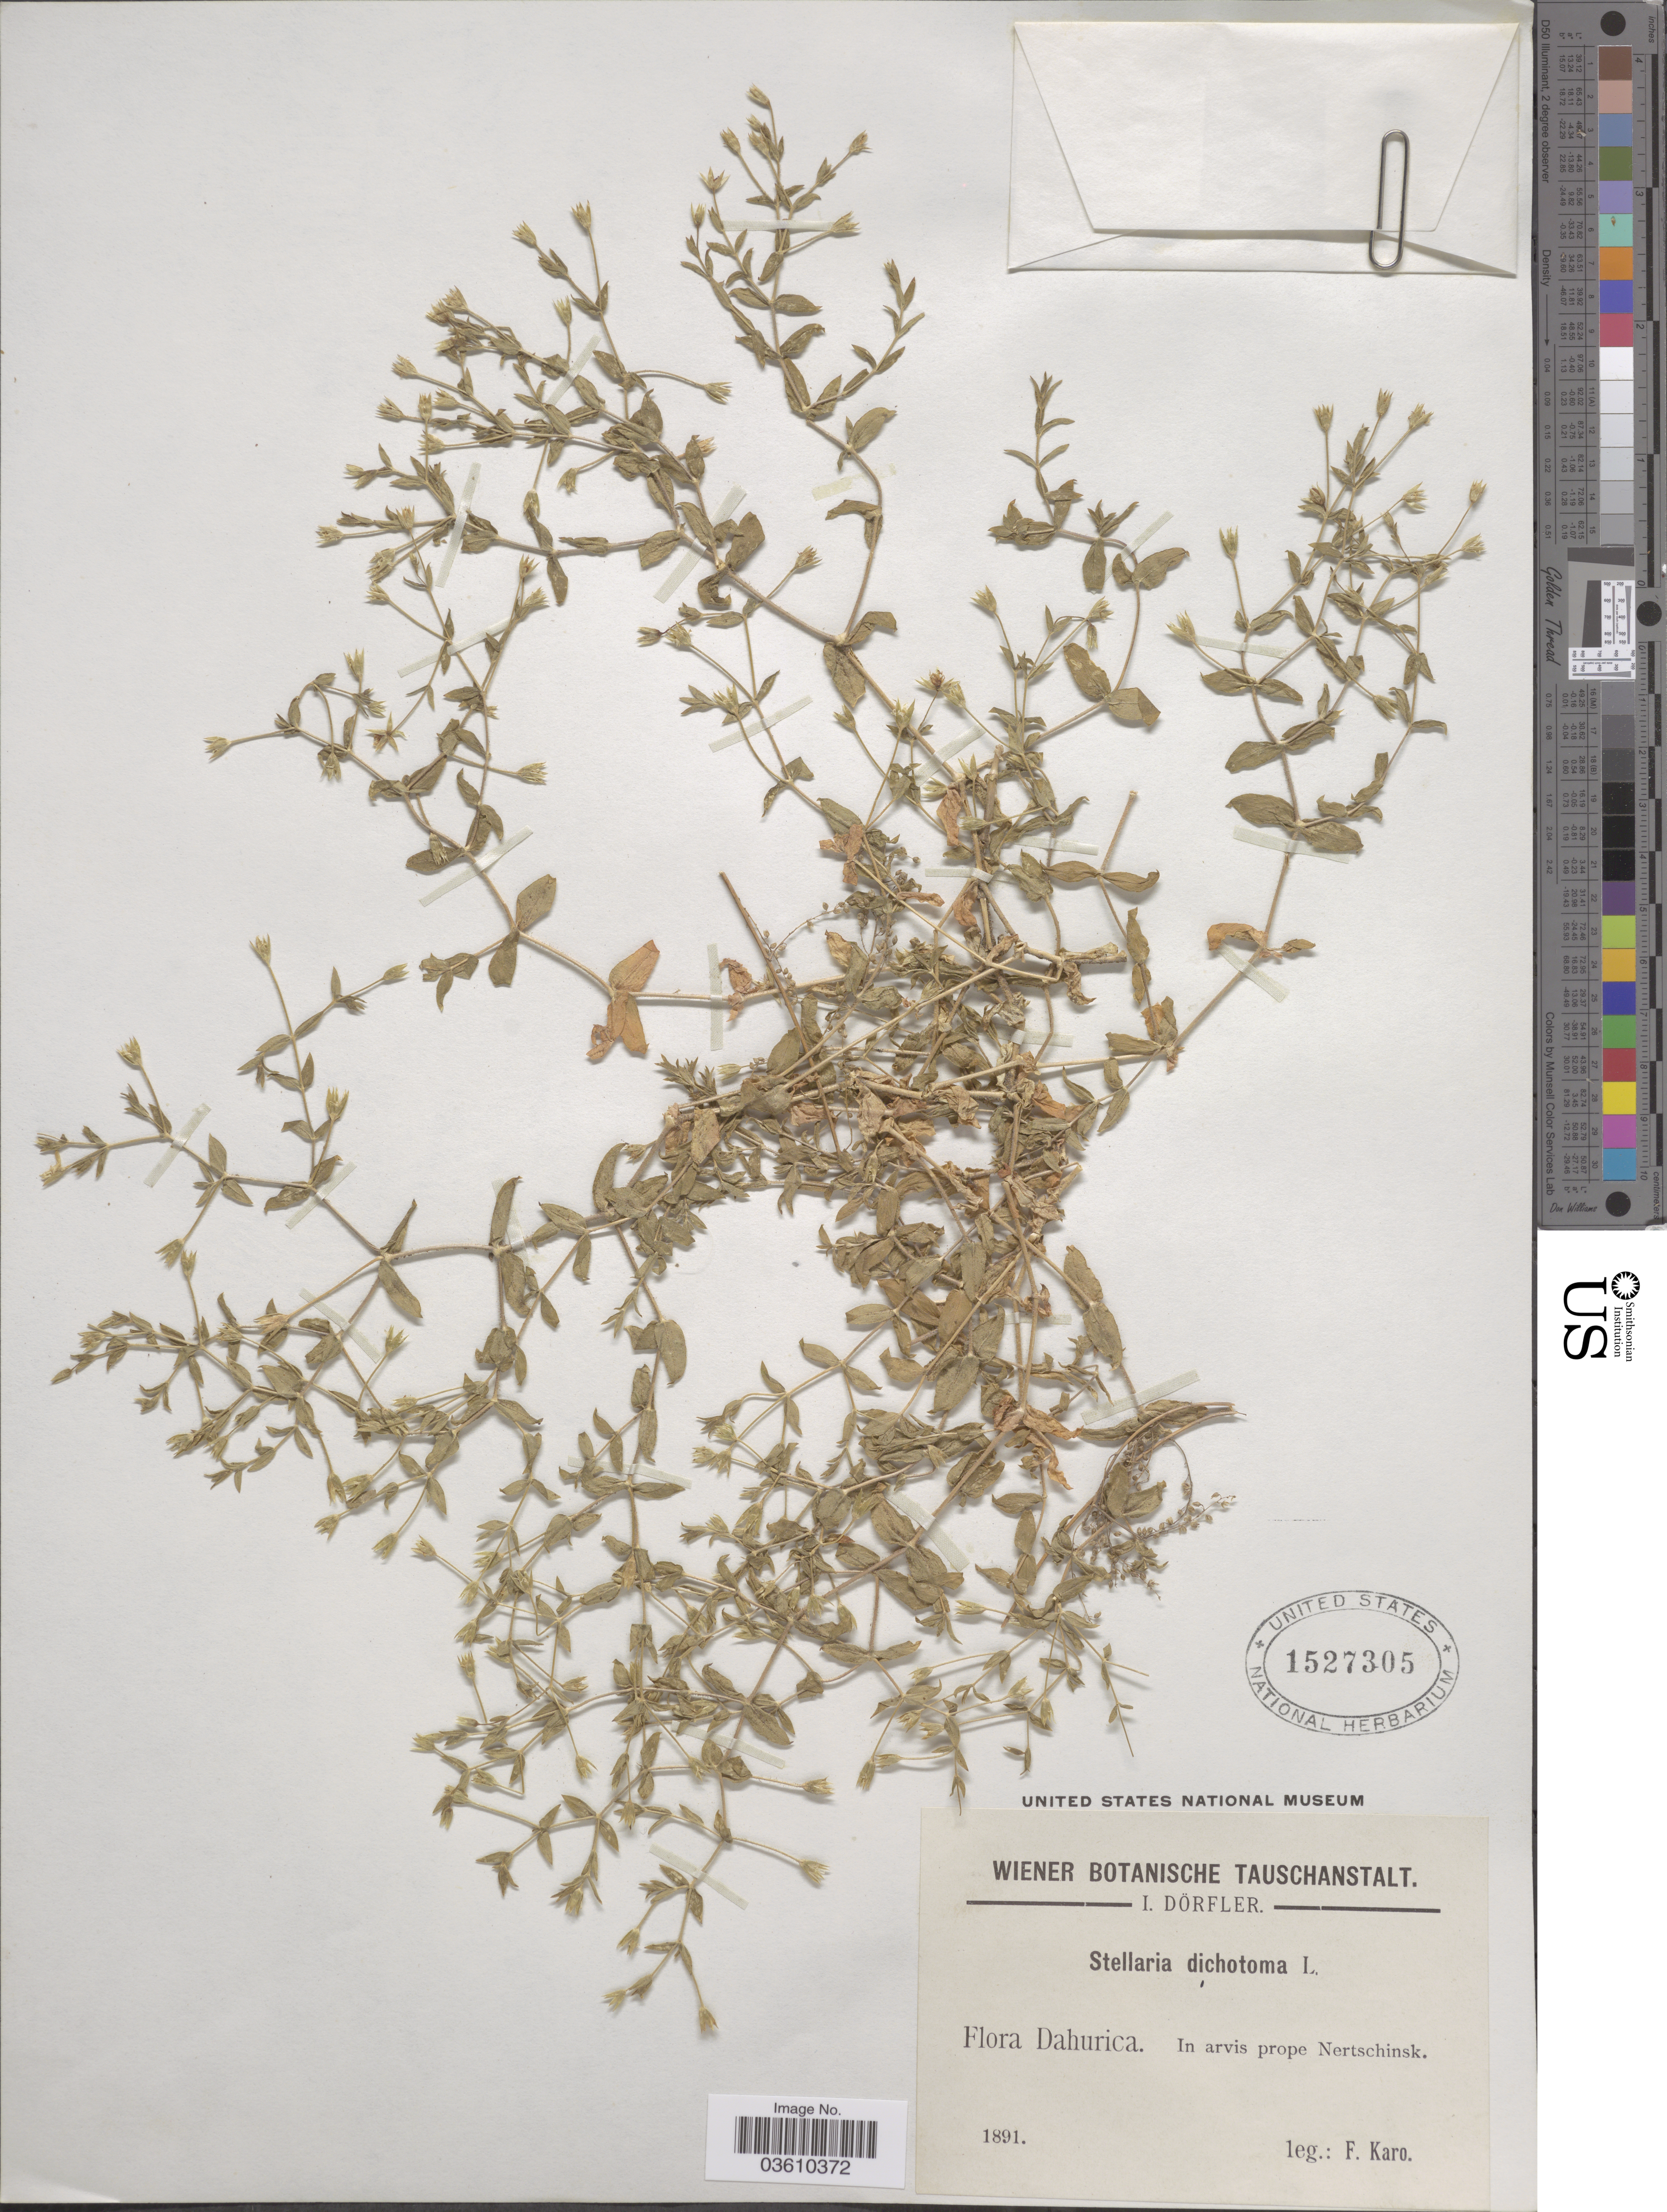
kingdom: Plantae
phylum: Tracheophyta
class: Magnoliopsida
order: Caryophyllales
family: Caryophyllaceae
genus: Stellaria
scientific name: Stellaria dichotoma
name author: L.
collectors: F. Karo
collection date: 1891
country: Russian Federation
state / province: Zabaykalsky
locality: Dahurica. In arvis prope Nertschinsk.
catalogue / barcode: US 1527305